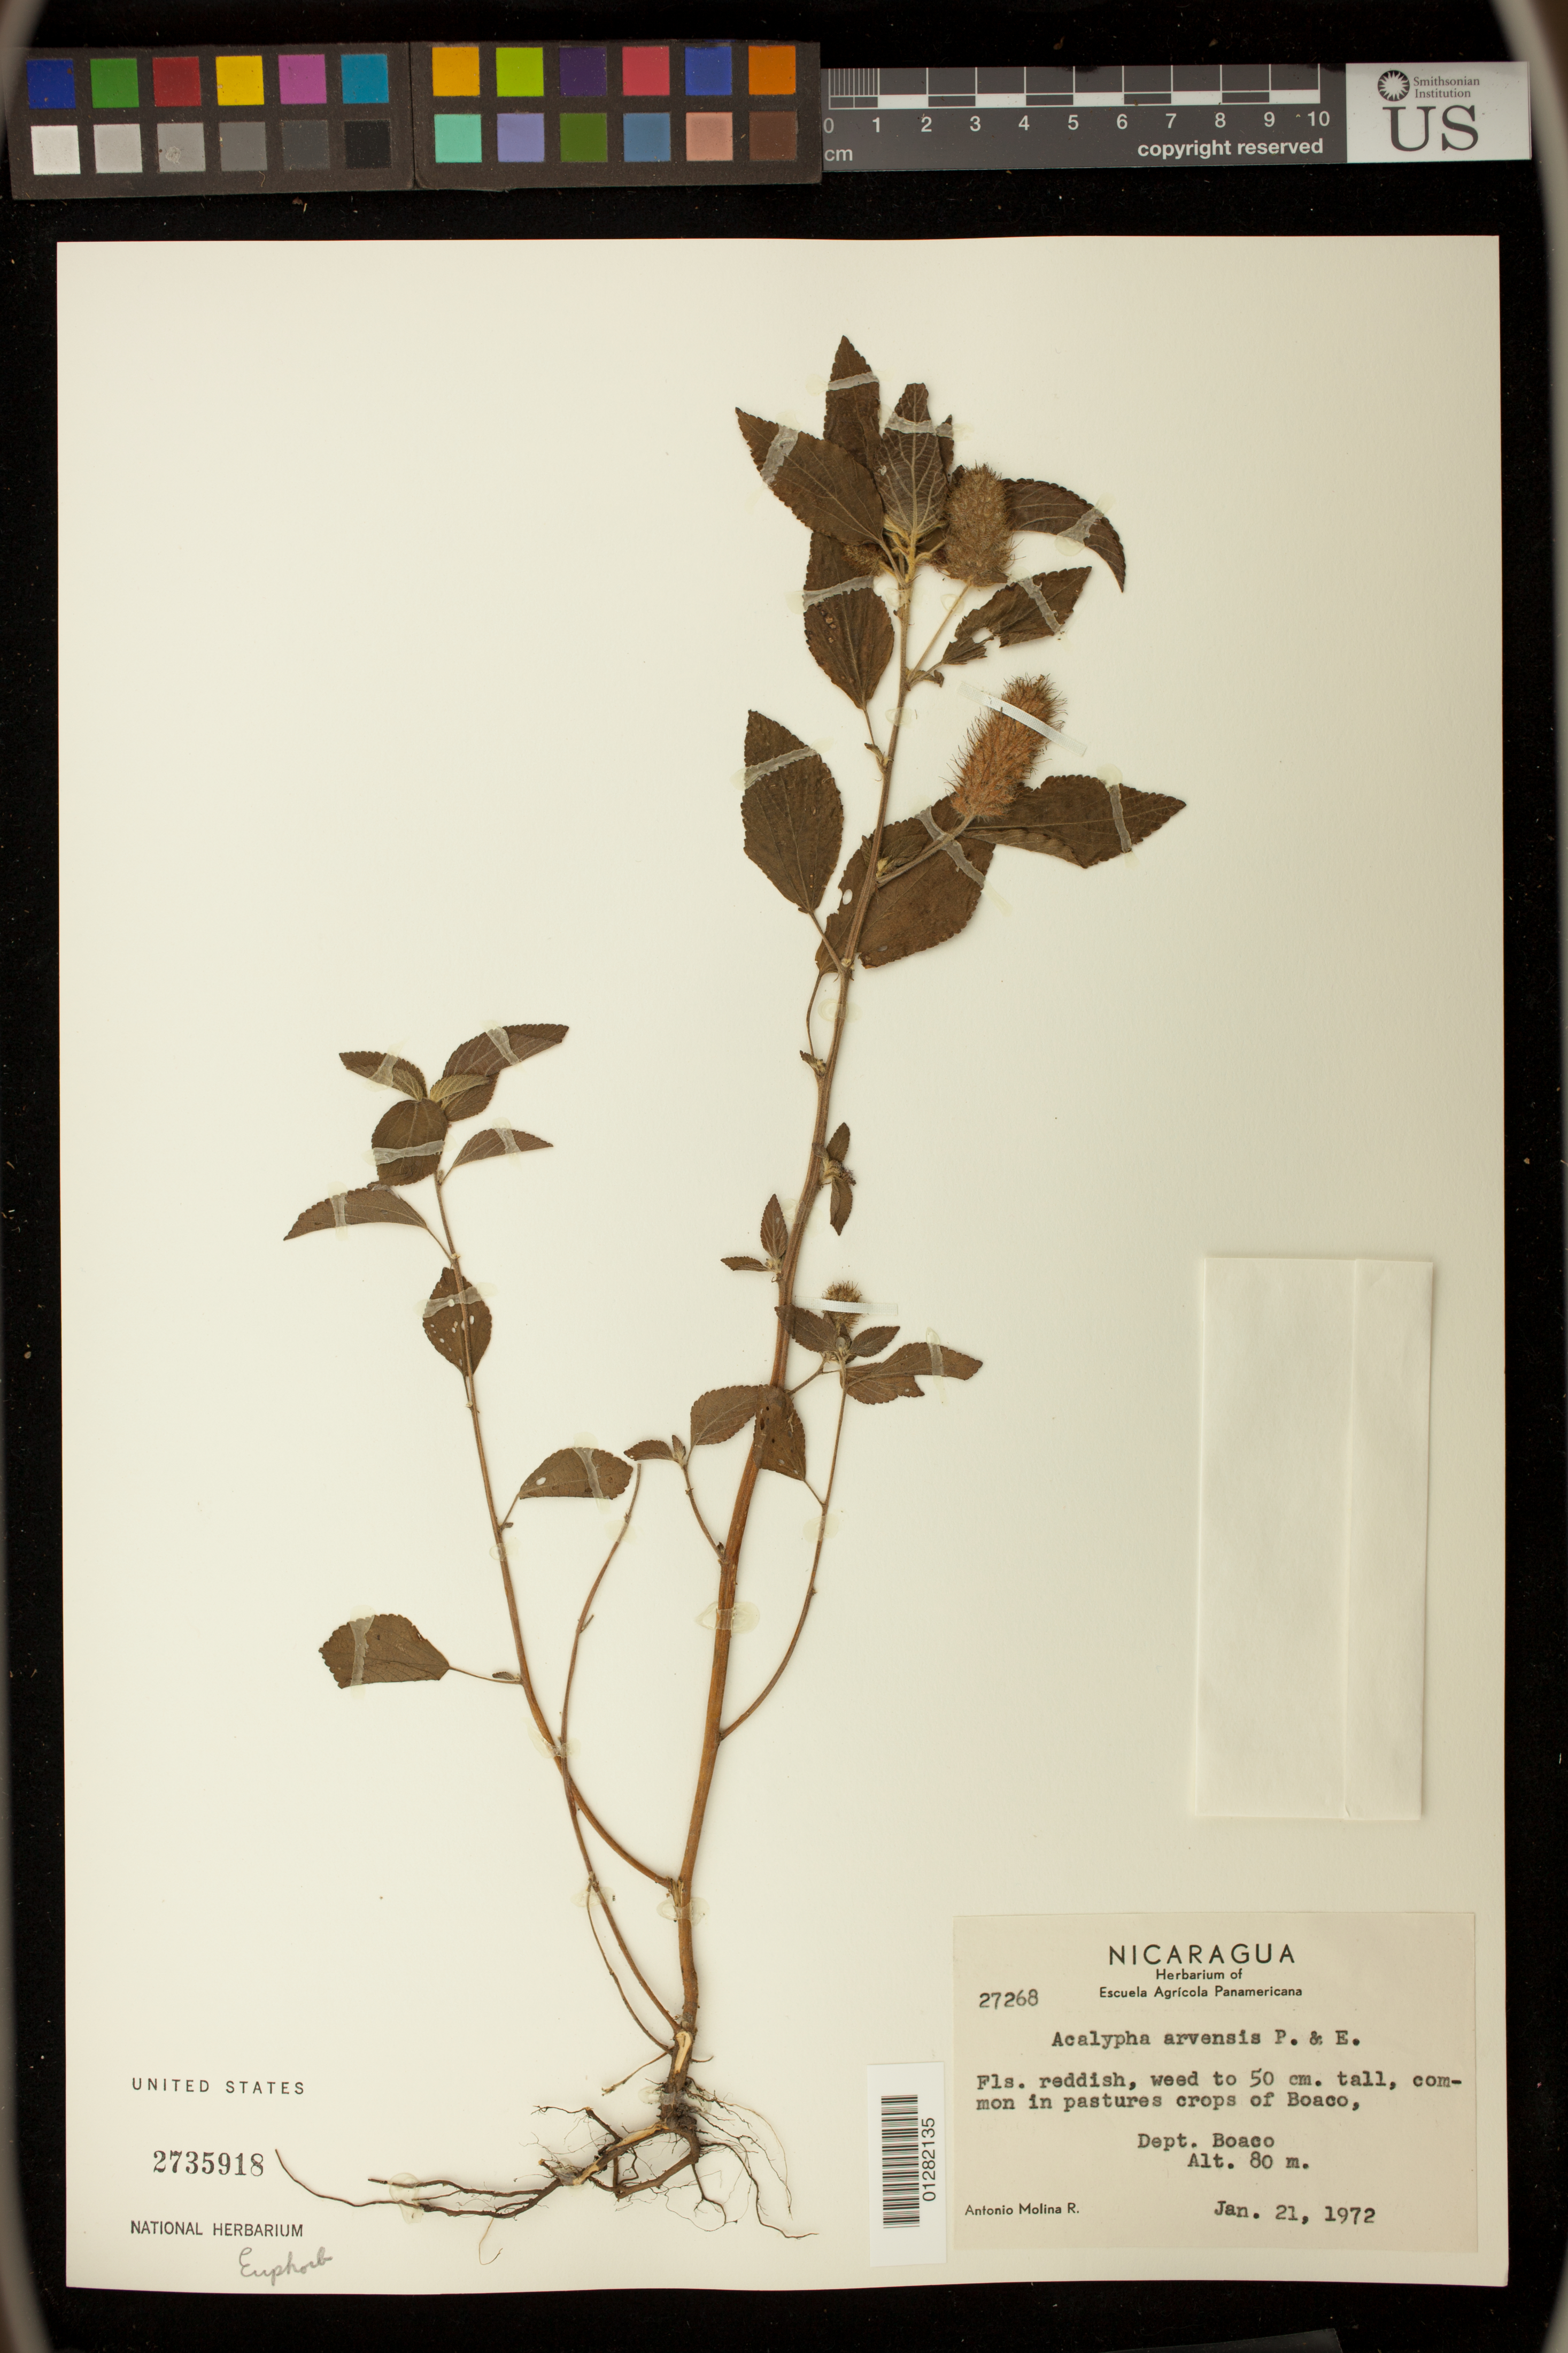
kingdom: Plantae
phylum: Tracheophyta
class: Magnoliopsida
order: Malpighiales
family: Euphorbiaceae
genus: Acalypha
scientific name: Acalypha arvensis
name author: Poepp.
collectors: A. Molina R.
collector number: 27268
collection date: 1972-01-21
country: Nicaragua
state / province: Boaco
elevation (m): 80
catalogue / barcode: US 2735918